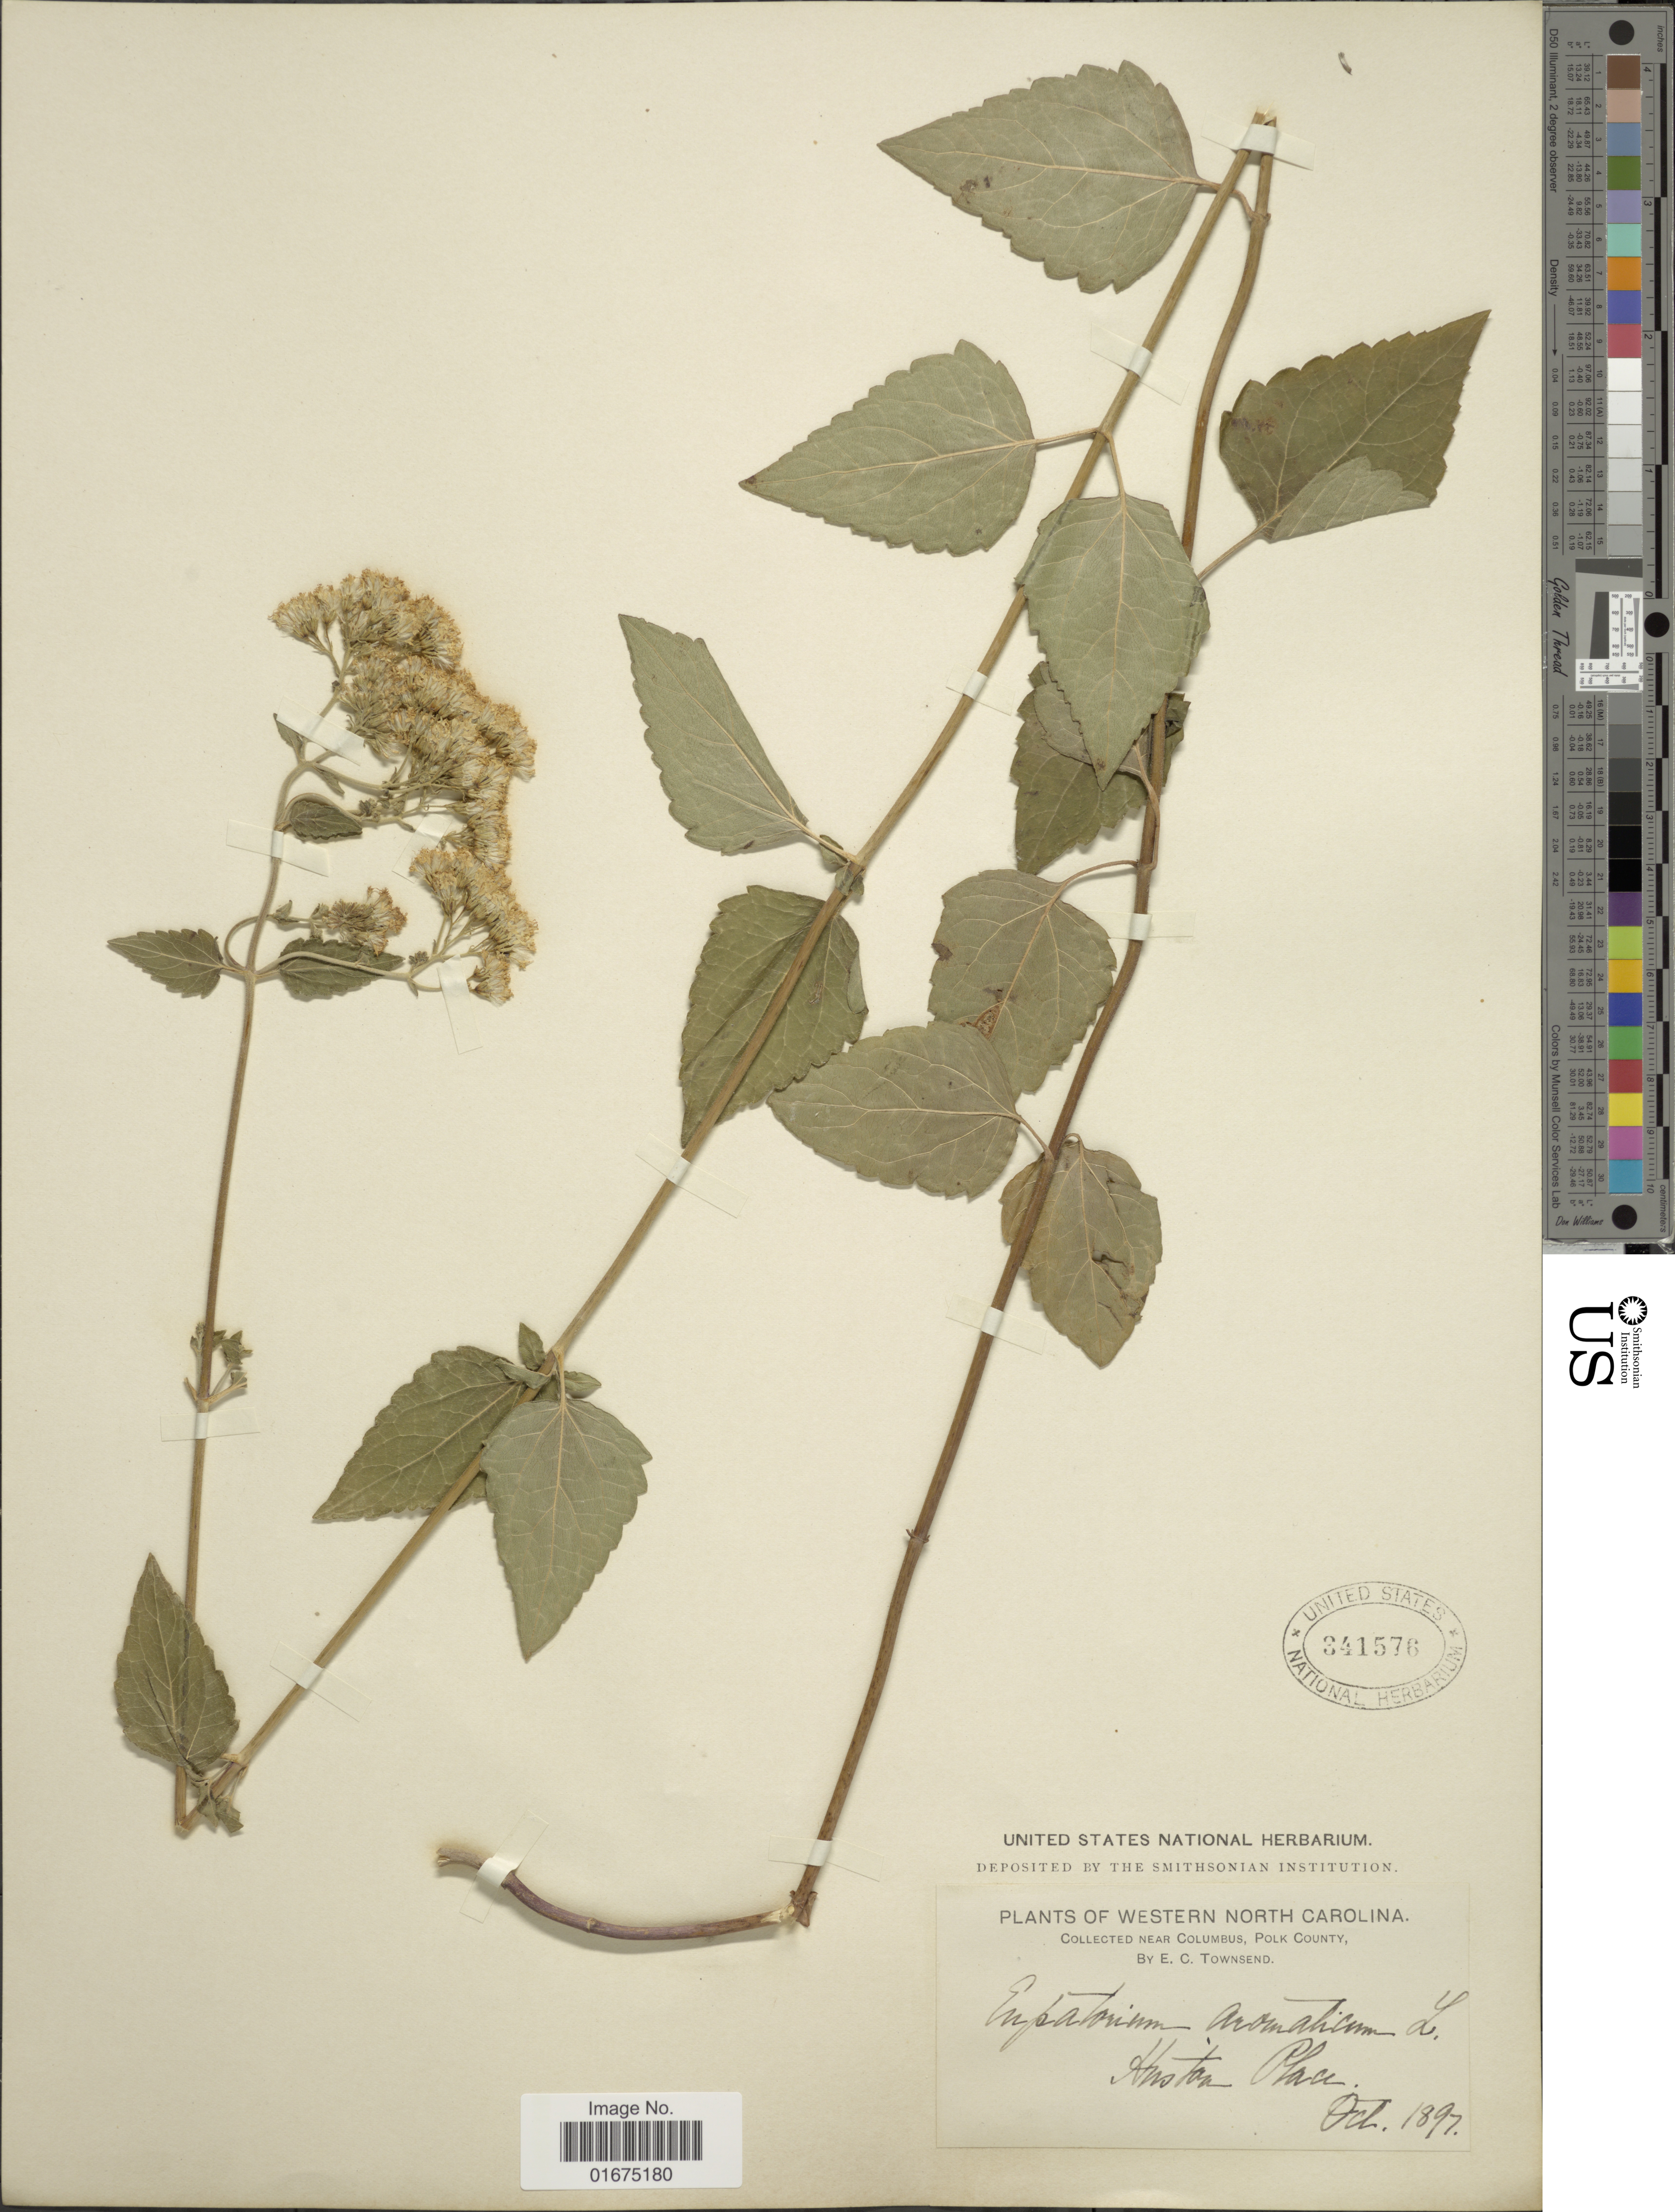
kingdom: Plantae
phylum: Tracheophyta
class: Magnoliopsida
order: Asterales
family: Asteraceae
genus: Ageratina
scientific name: Ageratina aromatica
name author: (L.) Spach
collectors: E. C. Townsend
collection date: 1897-10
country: United States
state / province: North Carolina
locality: Western North Carolina, near Colombus, Polk County, Houston Place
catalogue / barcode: US 341576